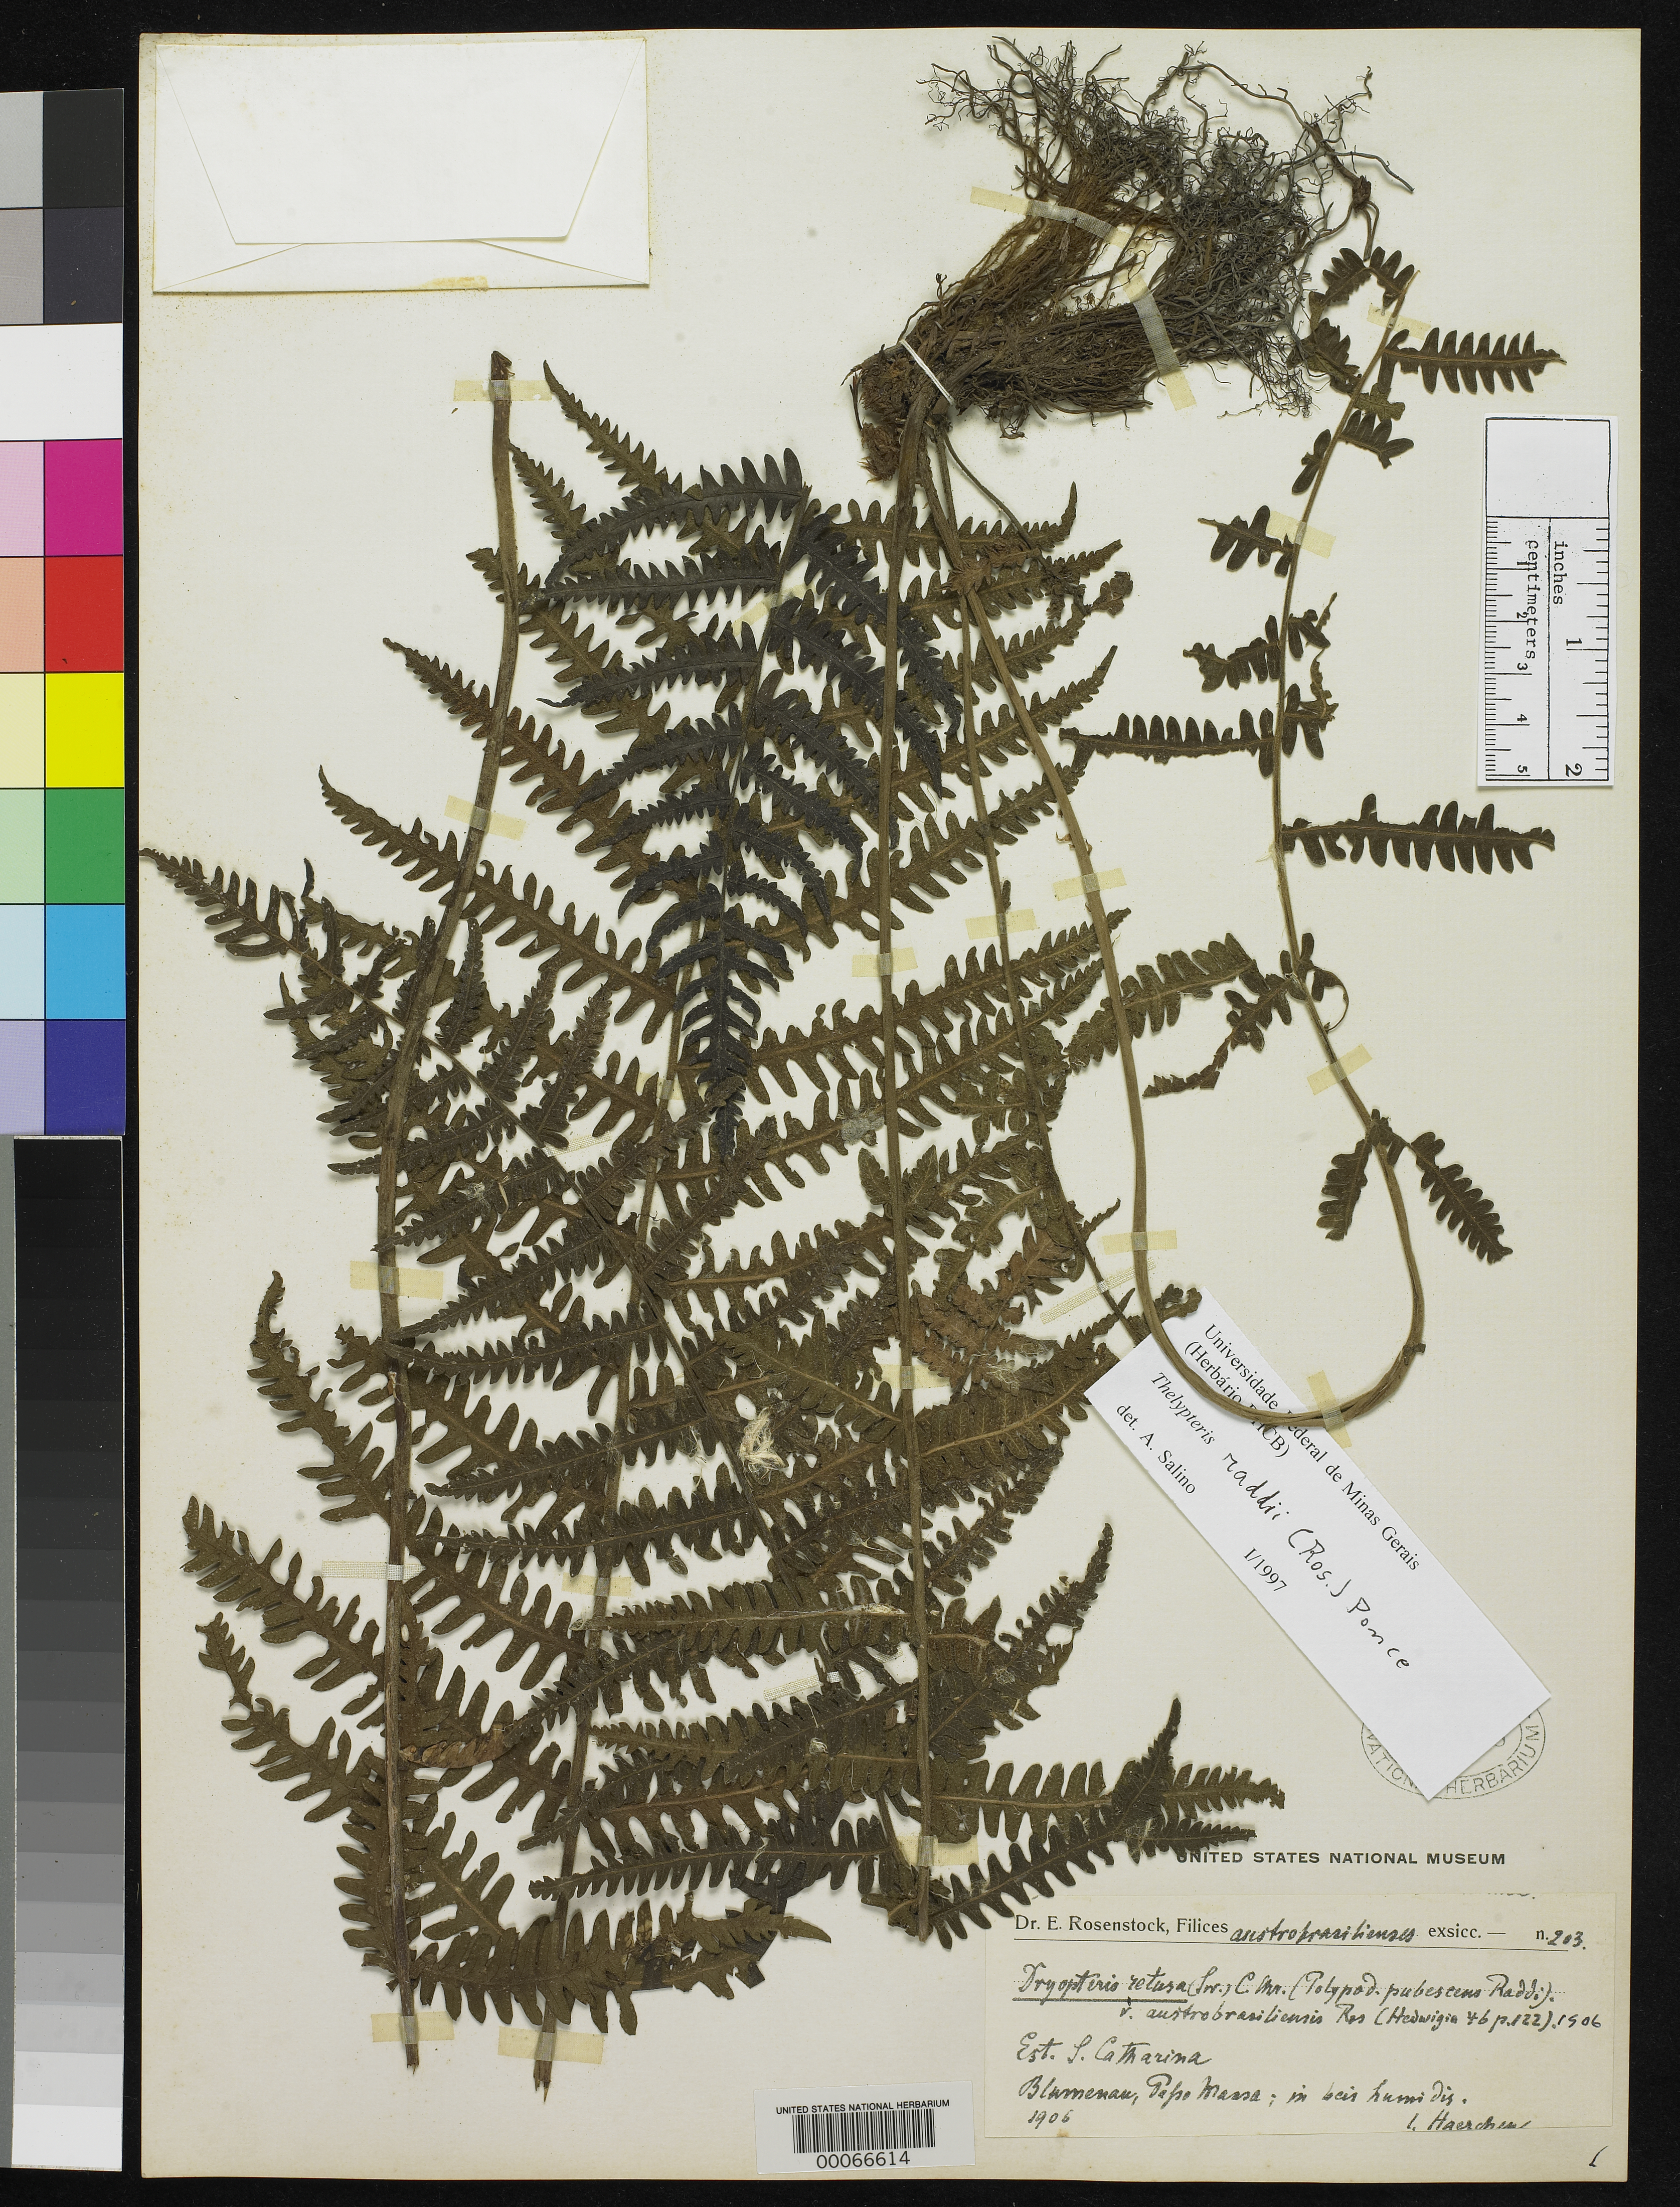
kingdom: Plantae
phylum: Tracheophyta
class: Polypodiopsida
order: Polypodiales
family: Dryopteridaceae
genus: Dryopteris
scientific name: Dryopteris retusa var. austrobrasiliensis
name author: Rosenst.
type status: Type Collection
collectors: S. E. Henschen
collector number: Rosenstock Exs. 203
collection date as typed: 1906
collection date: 1906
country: Brazil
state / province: Minas Gerais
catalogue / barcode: US 482978